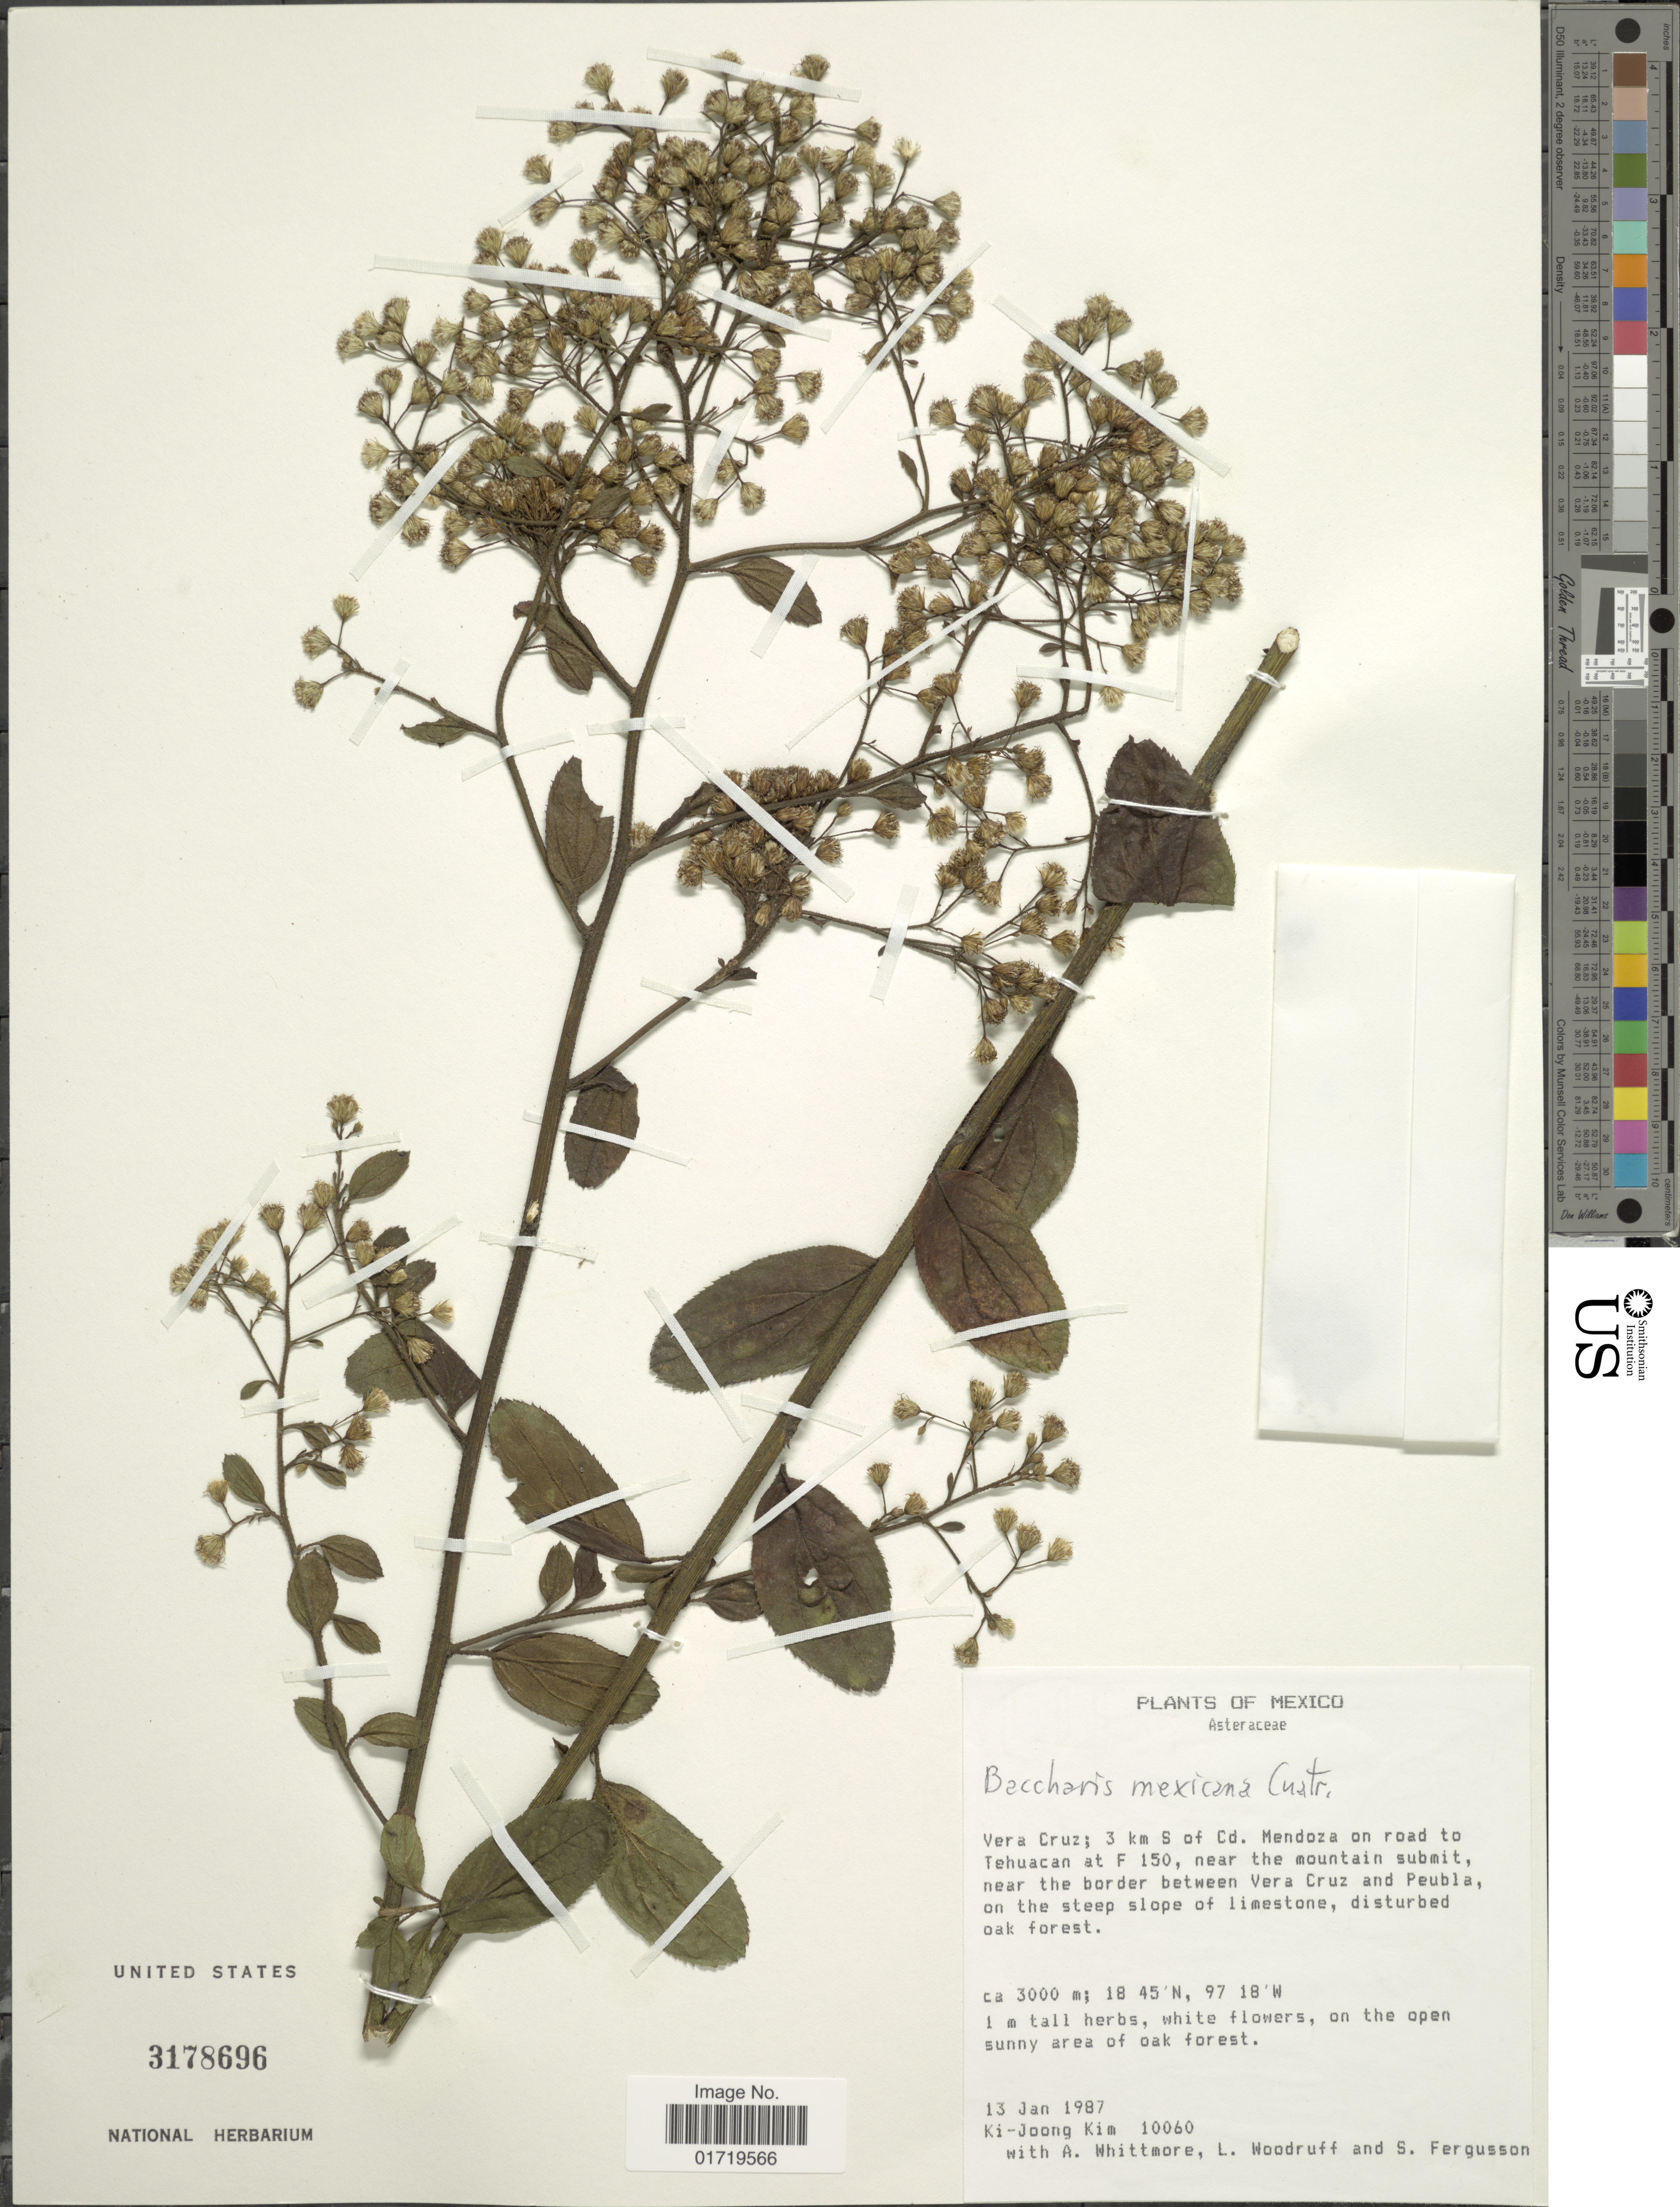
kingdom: Plantae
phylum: Tracheophyta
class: Magnoliopsida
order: Asterales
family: Asteraceae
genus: Baccharis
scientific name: Baccharis mexicana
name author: Cuatrec.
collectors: K. Kim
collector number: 10060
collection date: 1987-01-13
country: Mexico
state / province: Veracruz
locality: Vera Cruz: 3 km S of Cd. Mendoza on road to Tehuacan at F 150, near the mountain submit, near the border between Vera Cruz and Puebla, on the steep slope of limestone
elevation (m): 3000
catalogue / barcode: US 317896